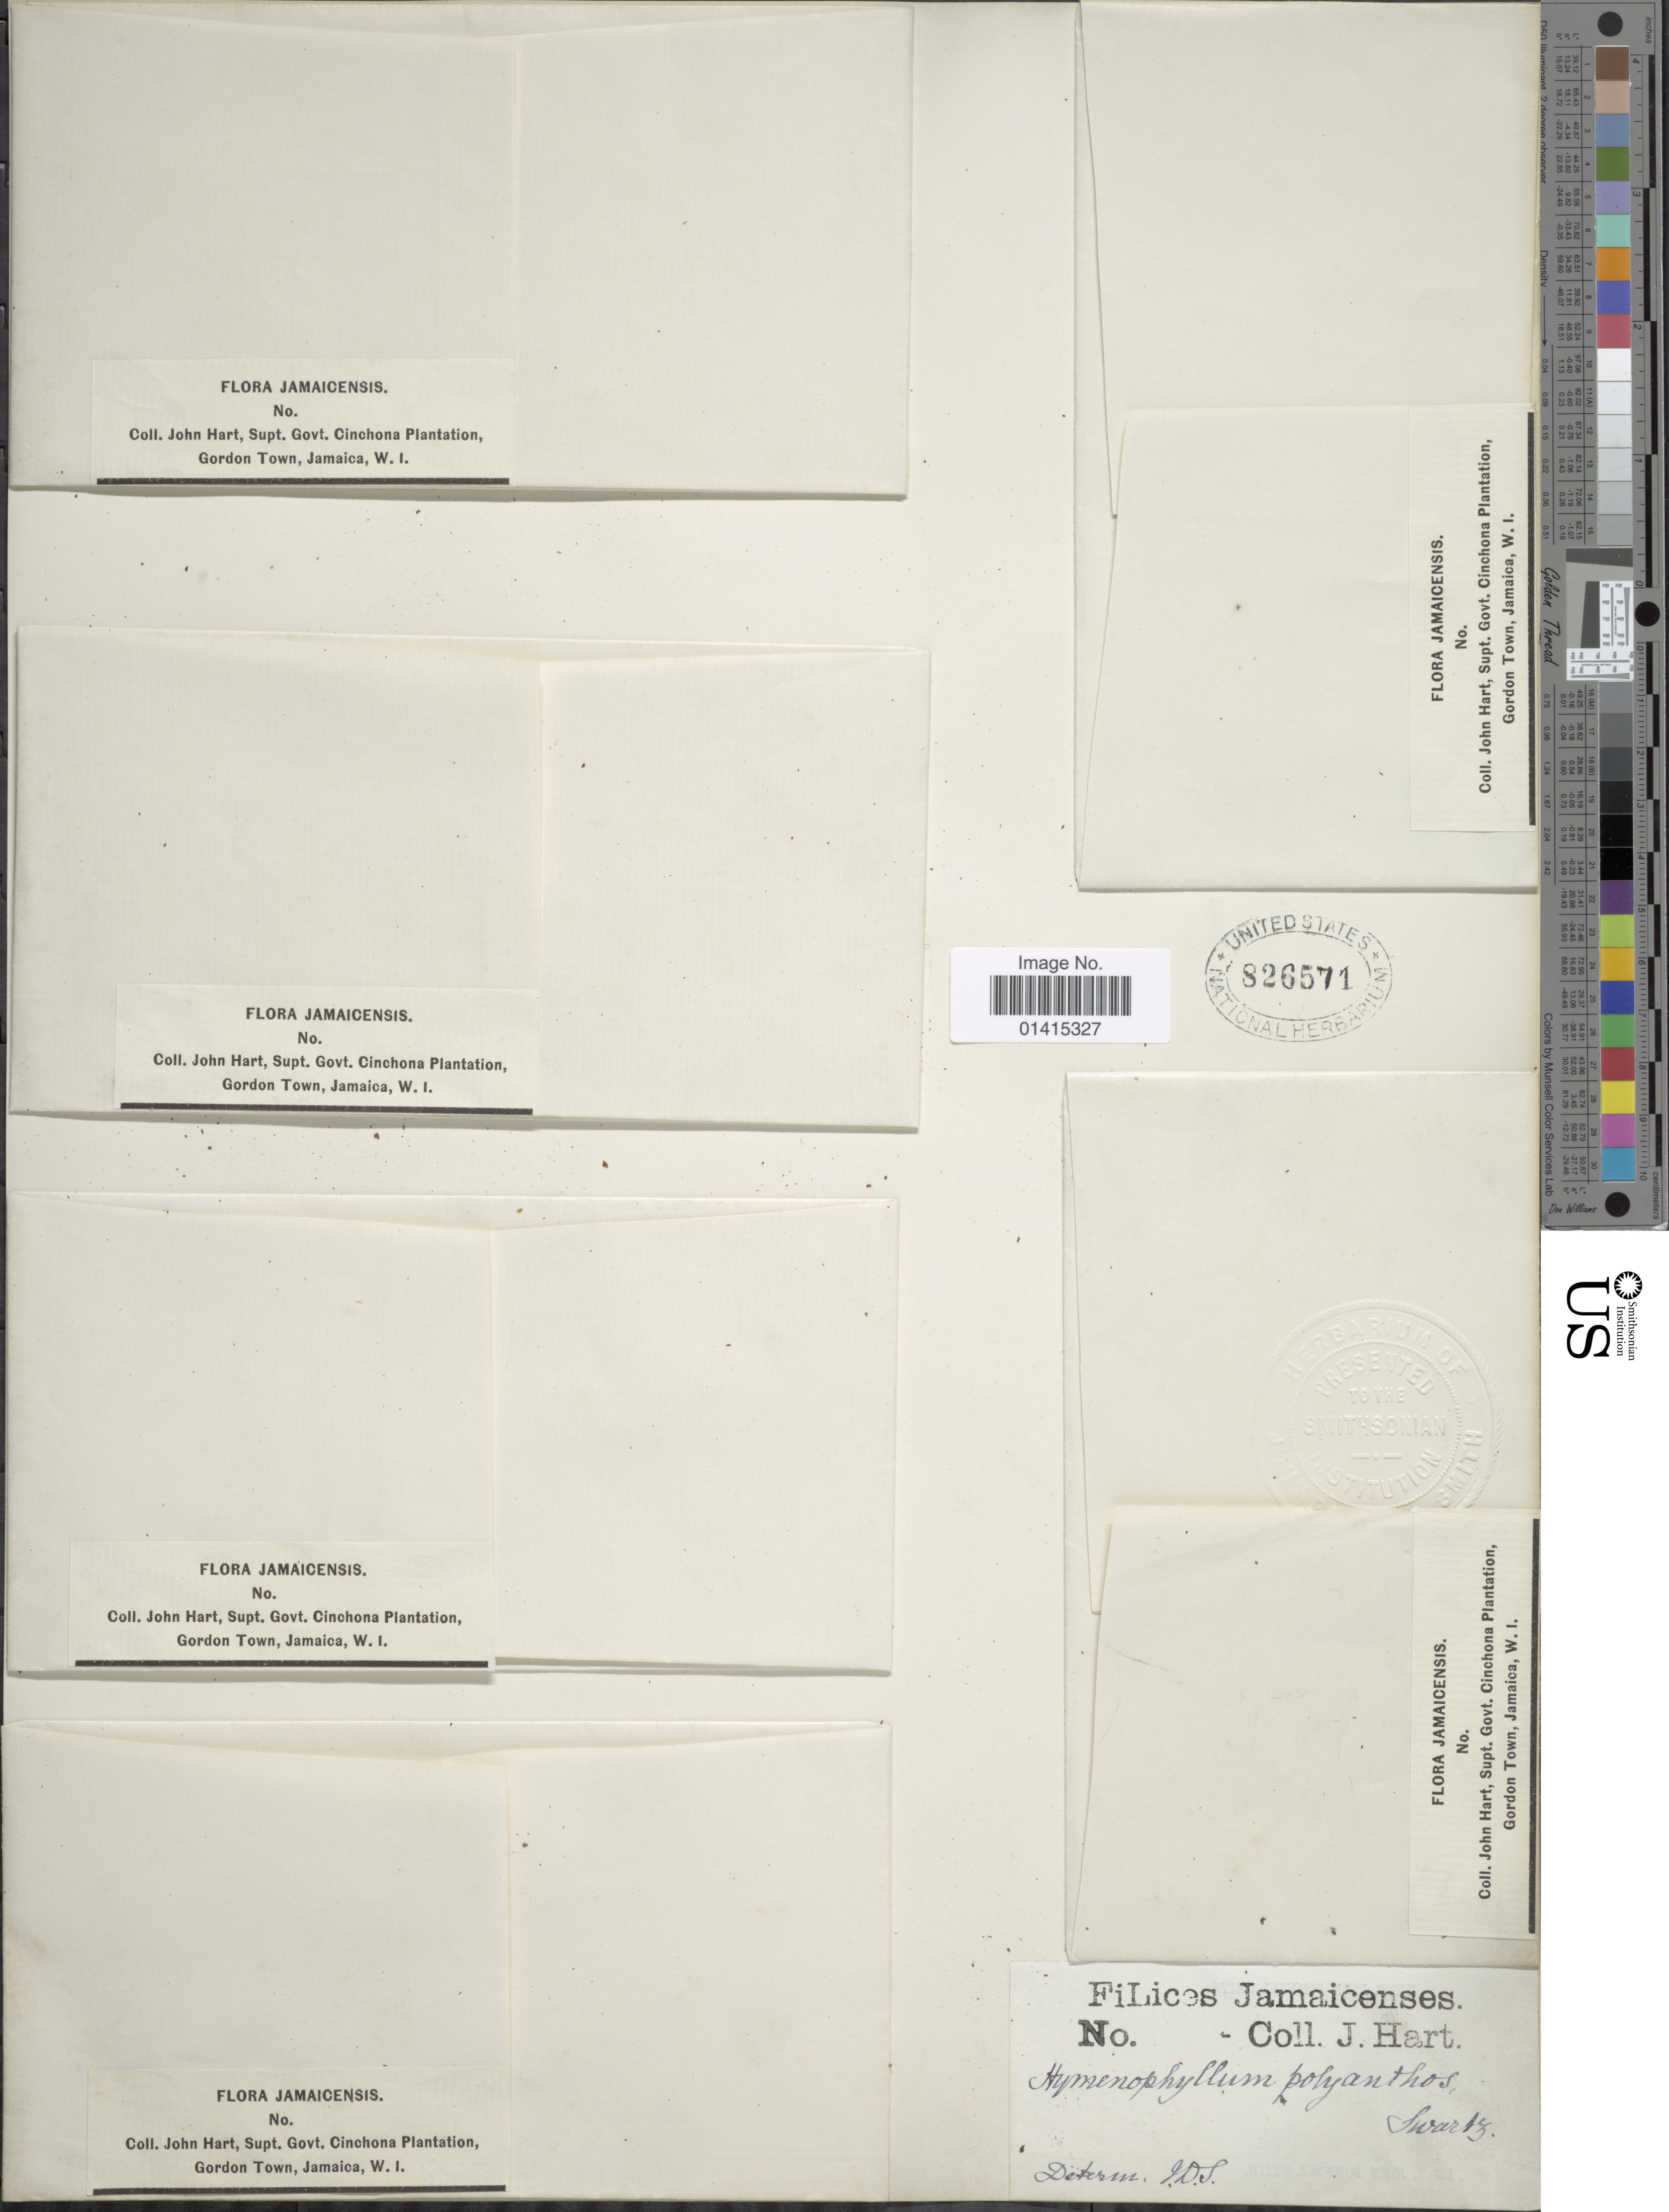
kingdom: Plantae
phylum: Tracheophyta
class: Polypodiopsida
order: Hymenophyllales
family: Hymenophyllaceae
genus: Hymenophyllum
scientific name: Hymenophyllum polyanthos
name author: (Sw.) Sw.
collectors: J. H. Hart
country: Jamaica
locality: Filices Jamaicenses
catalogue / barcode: US 826571